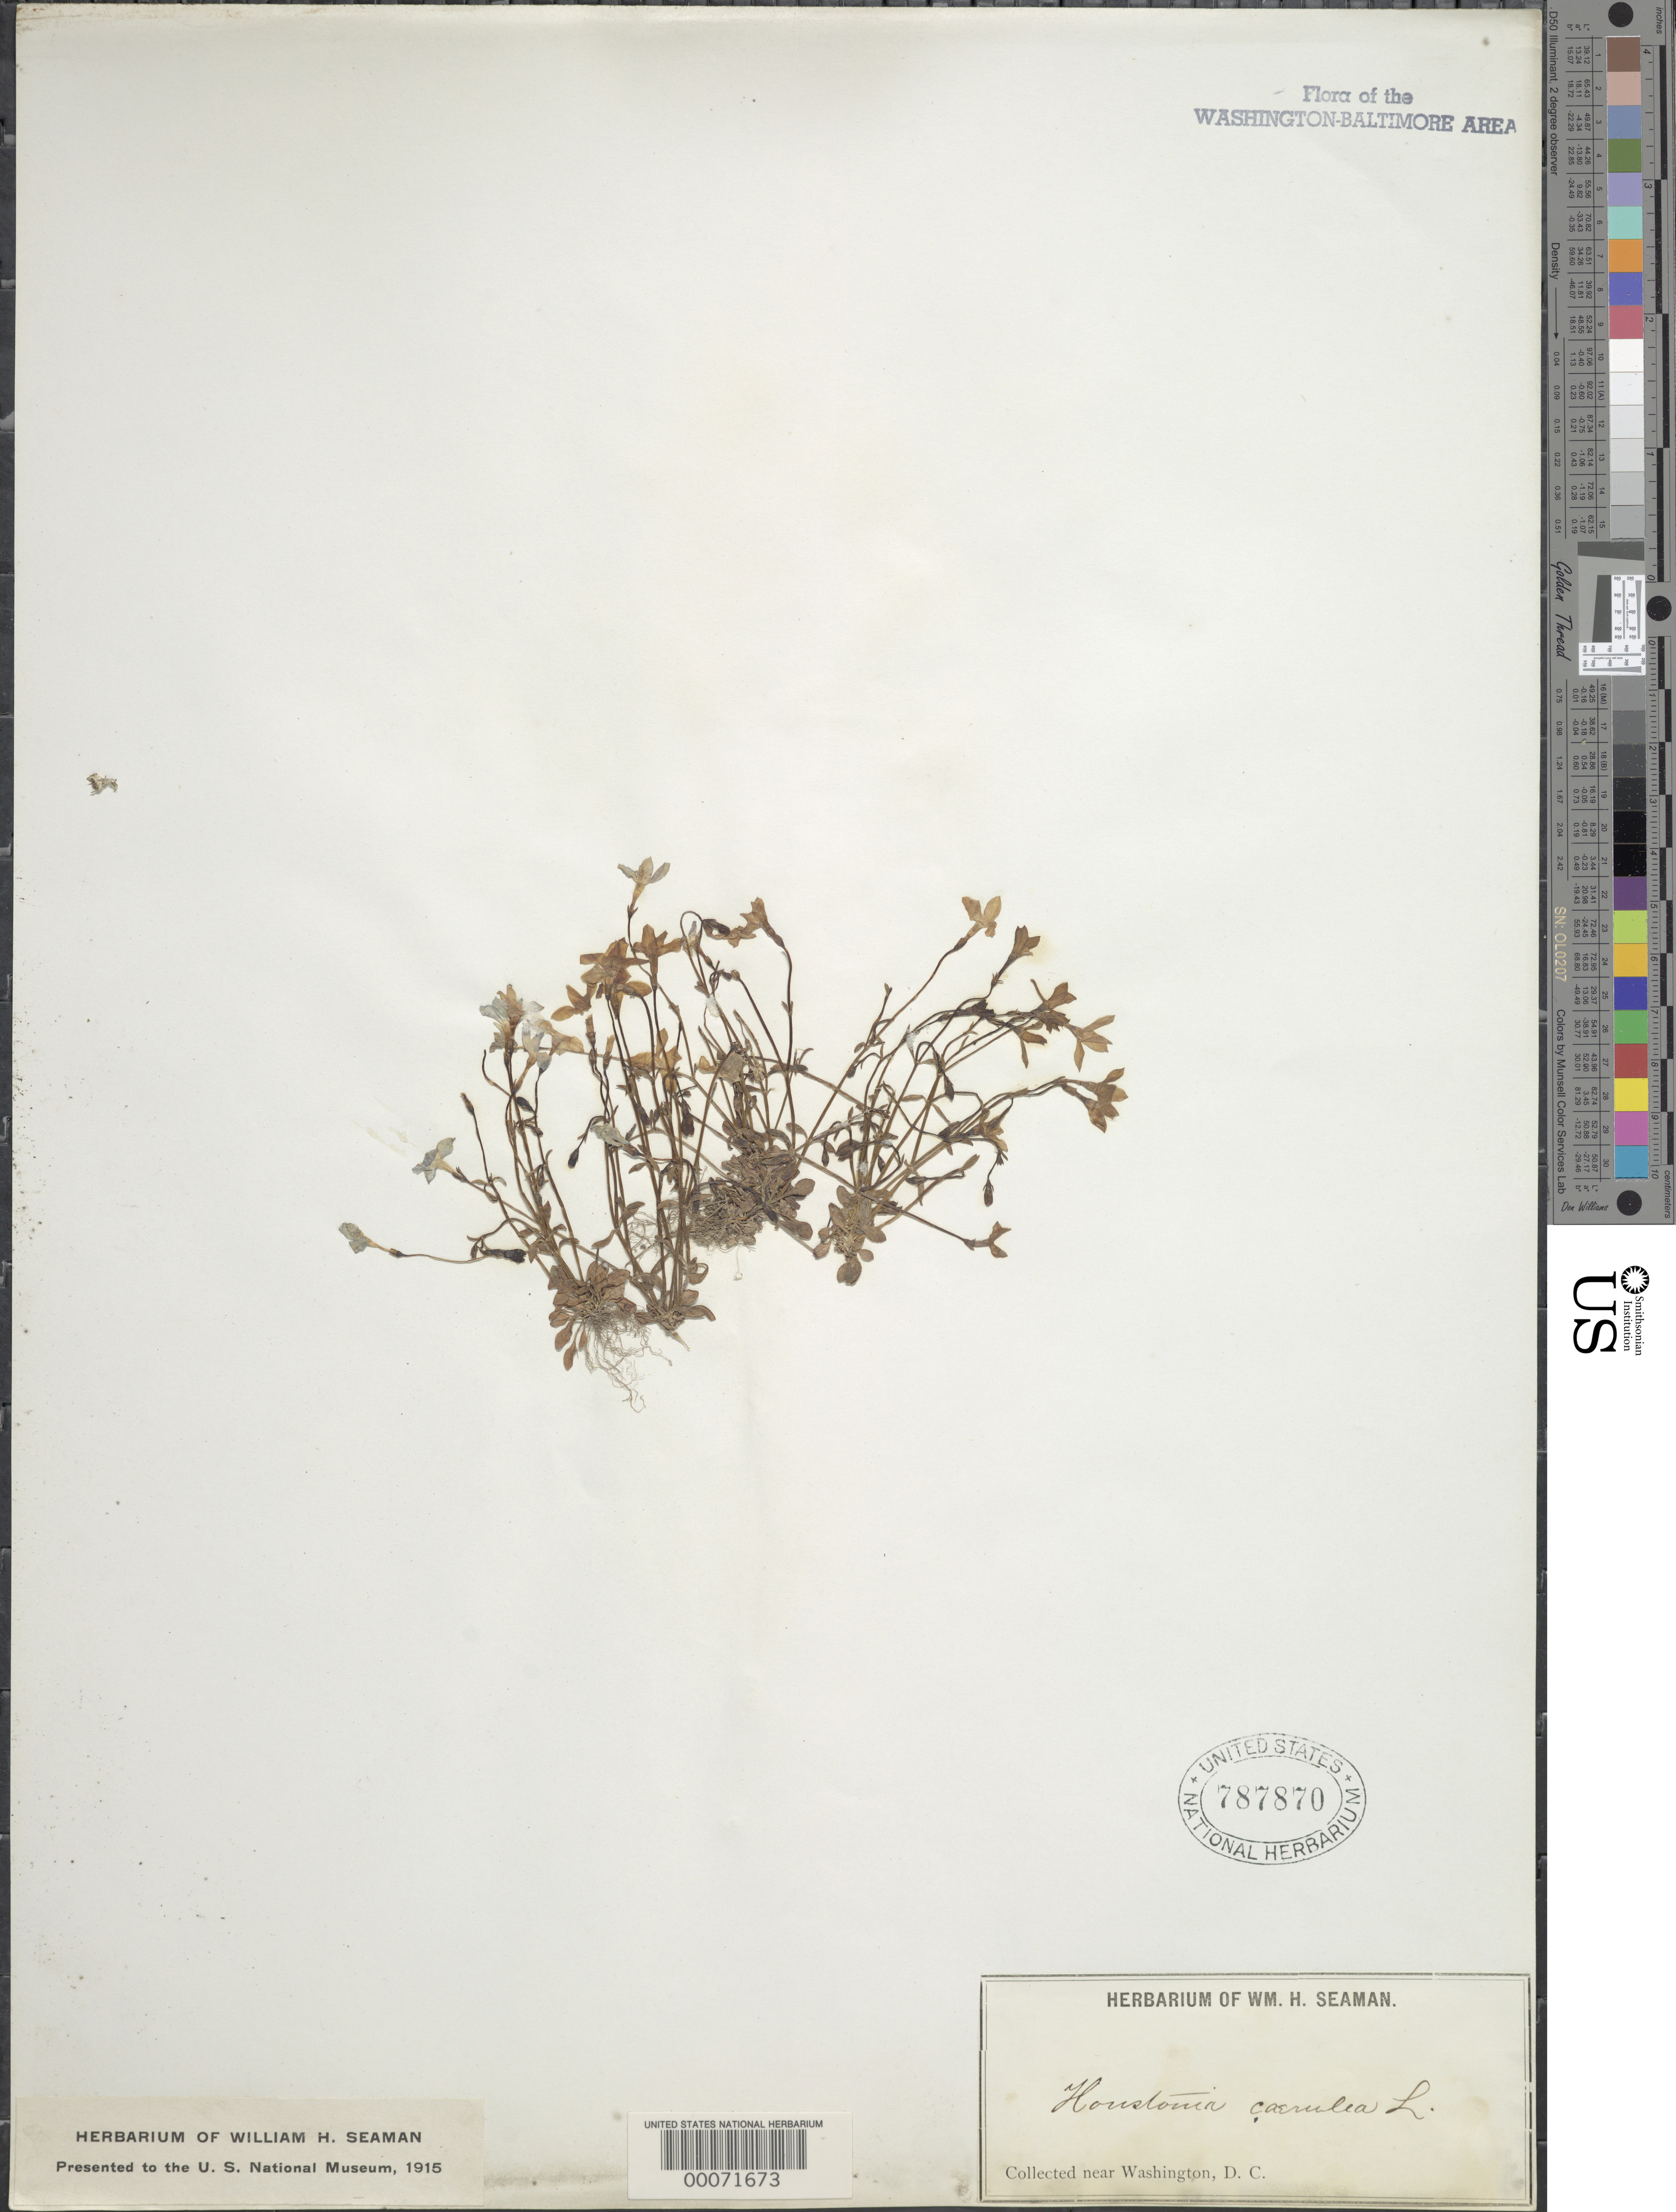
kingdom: Plantae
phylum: Tracheophyta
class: Magnoliopsida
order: Gentianales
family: Rubiaceae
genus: Houstonia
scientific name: Houstonia caerulea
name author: L.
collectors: W. Seaman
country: United States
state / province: District of Columbia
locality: Near Washington, D.C.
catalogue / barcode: US 787870